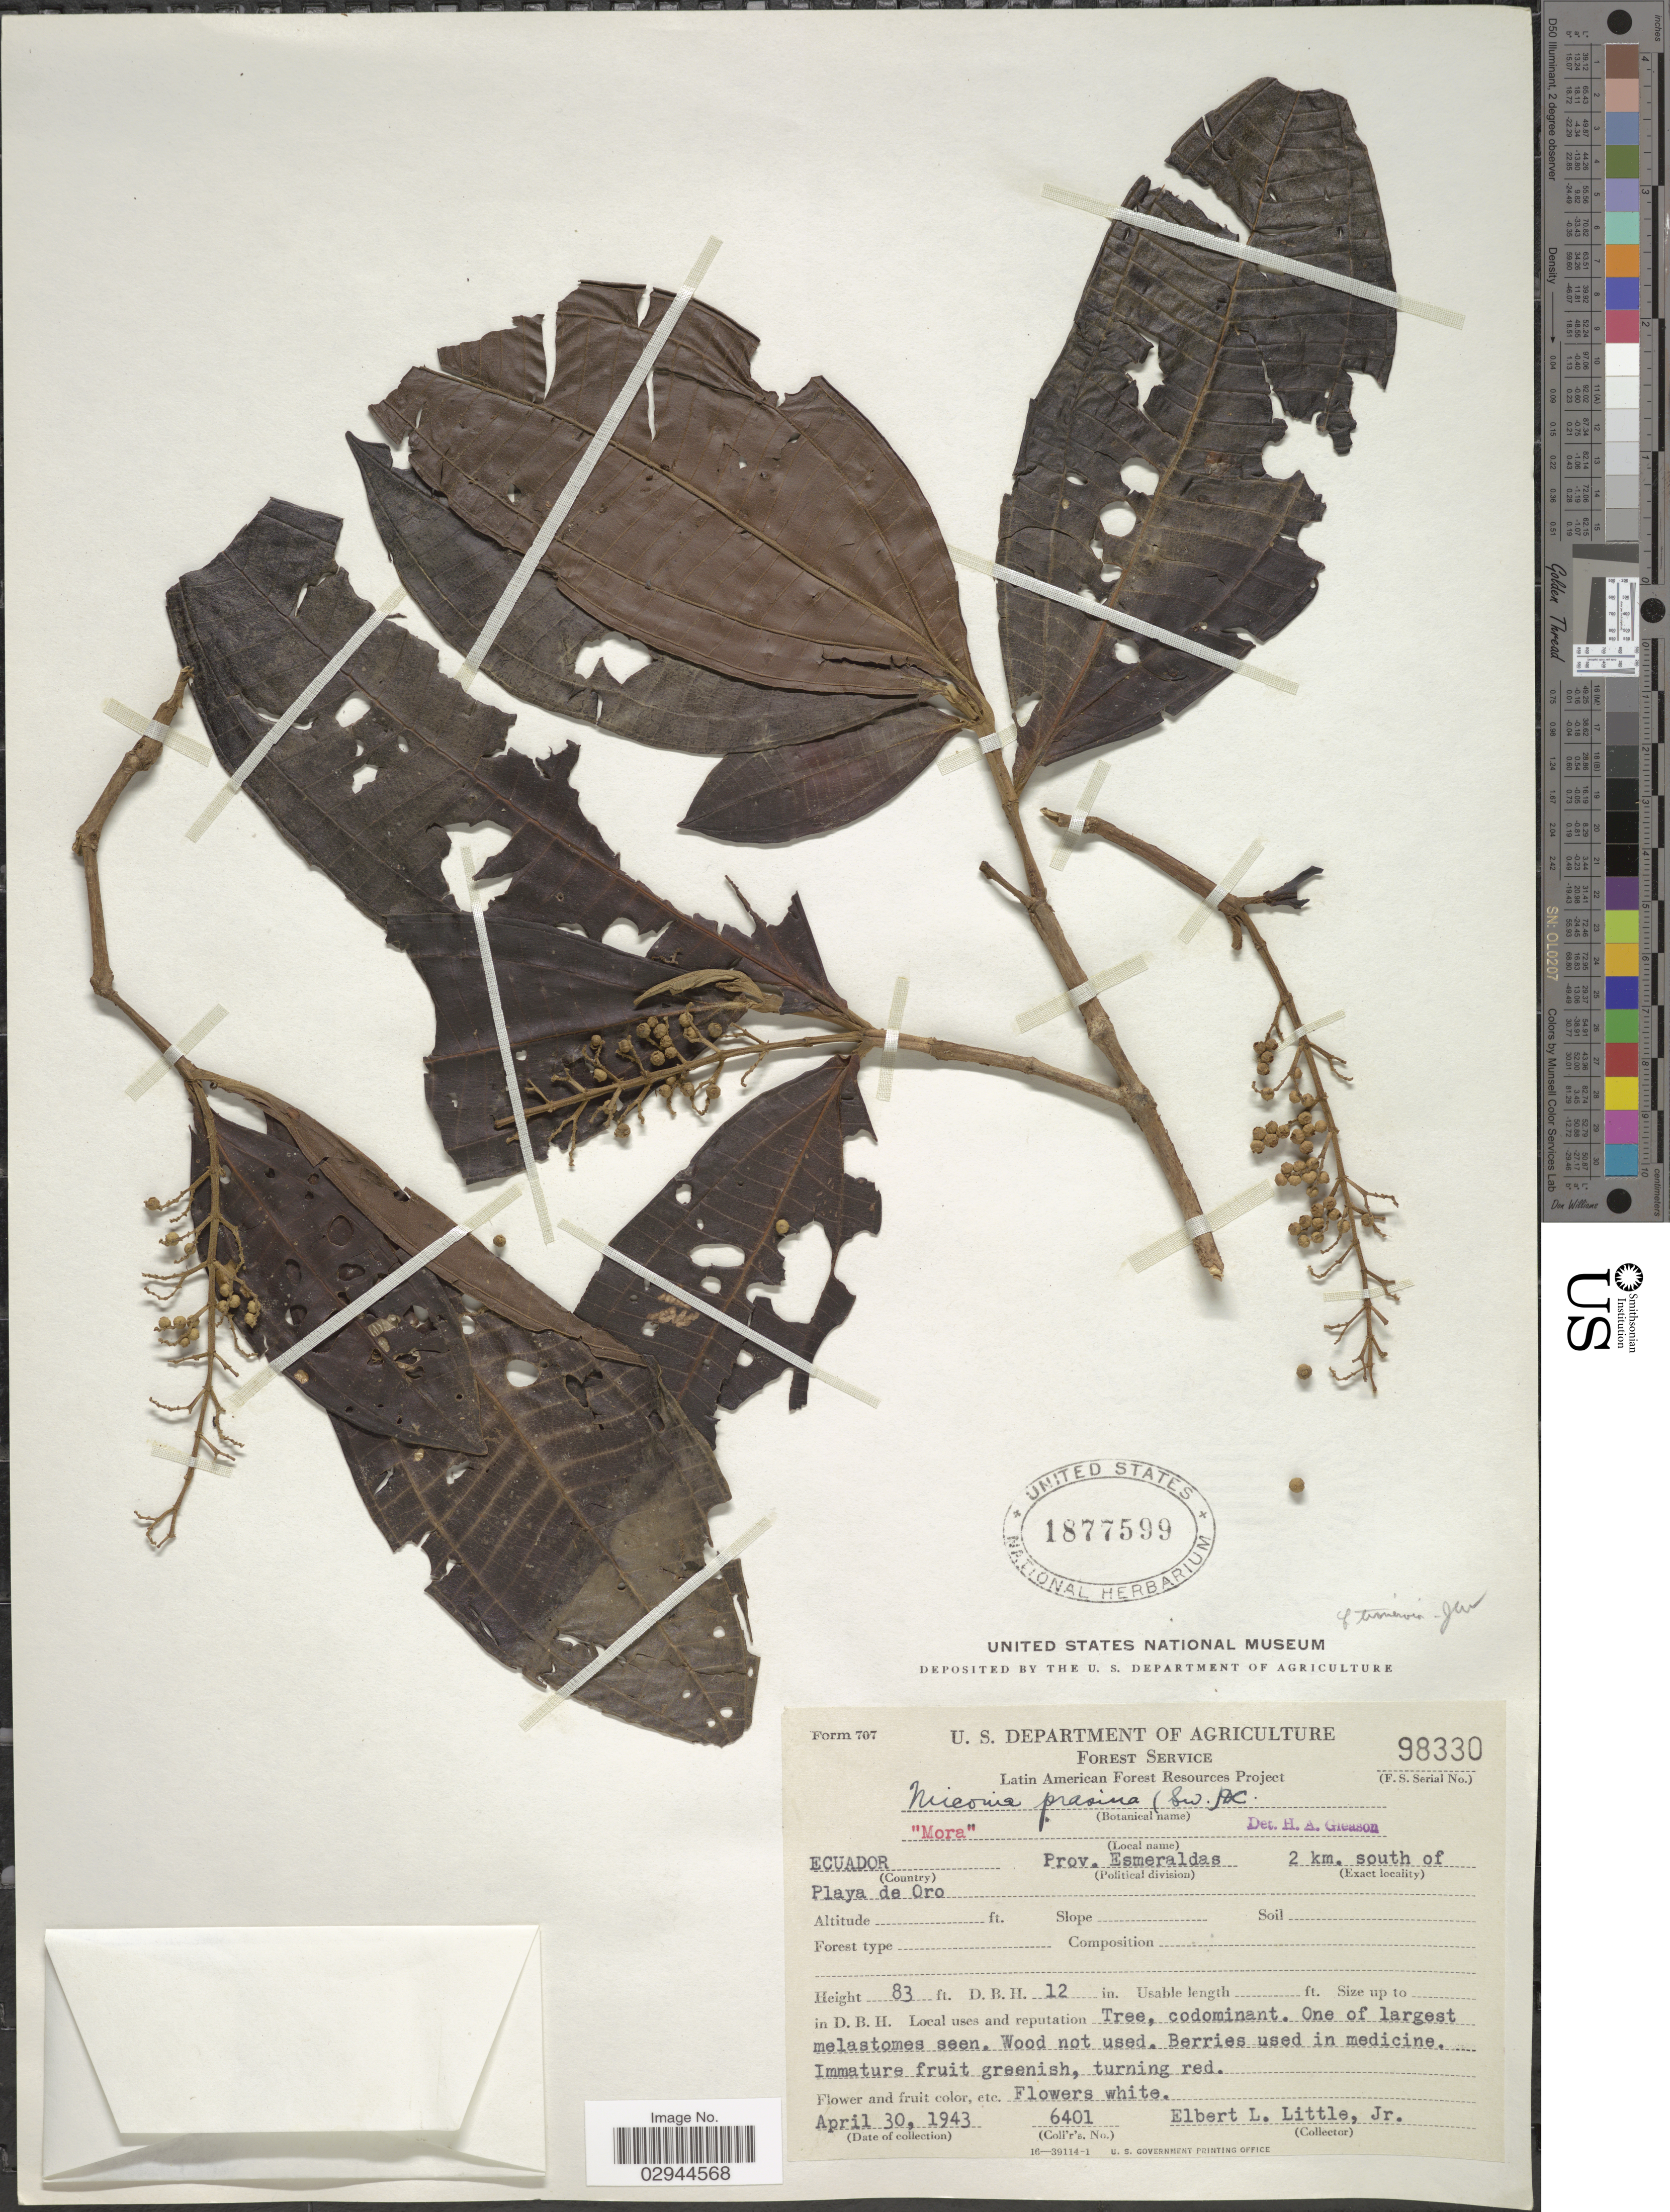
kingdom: Plantae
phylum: Tracheophyta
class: Magnoliopsida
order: Myrtales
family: Melastomataceae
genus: Miconia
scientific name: Miconia trinervia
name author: (Sw.) D. Don ex Loudon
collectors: E. L. Little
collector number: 6401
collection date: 1943-04-30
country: Ecuador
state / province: Esmeraldas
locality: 2 km. south of Playa de Oro.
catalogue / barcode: US 1877599